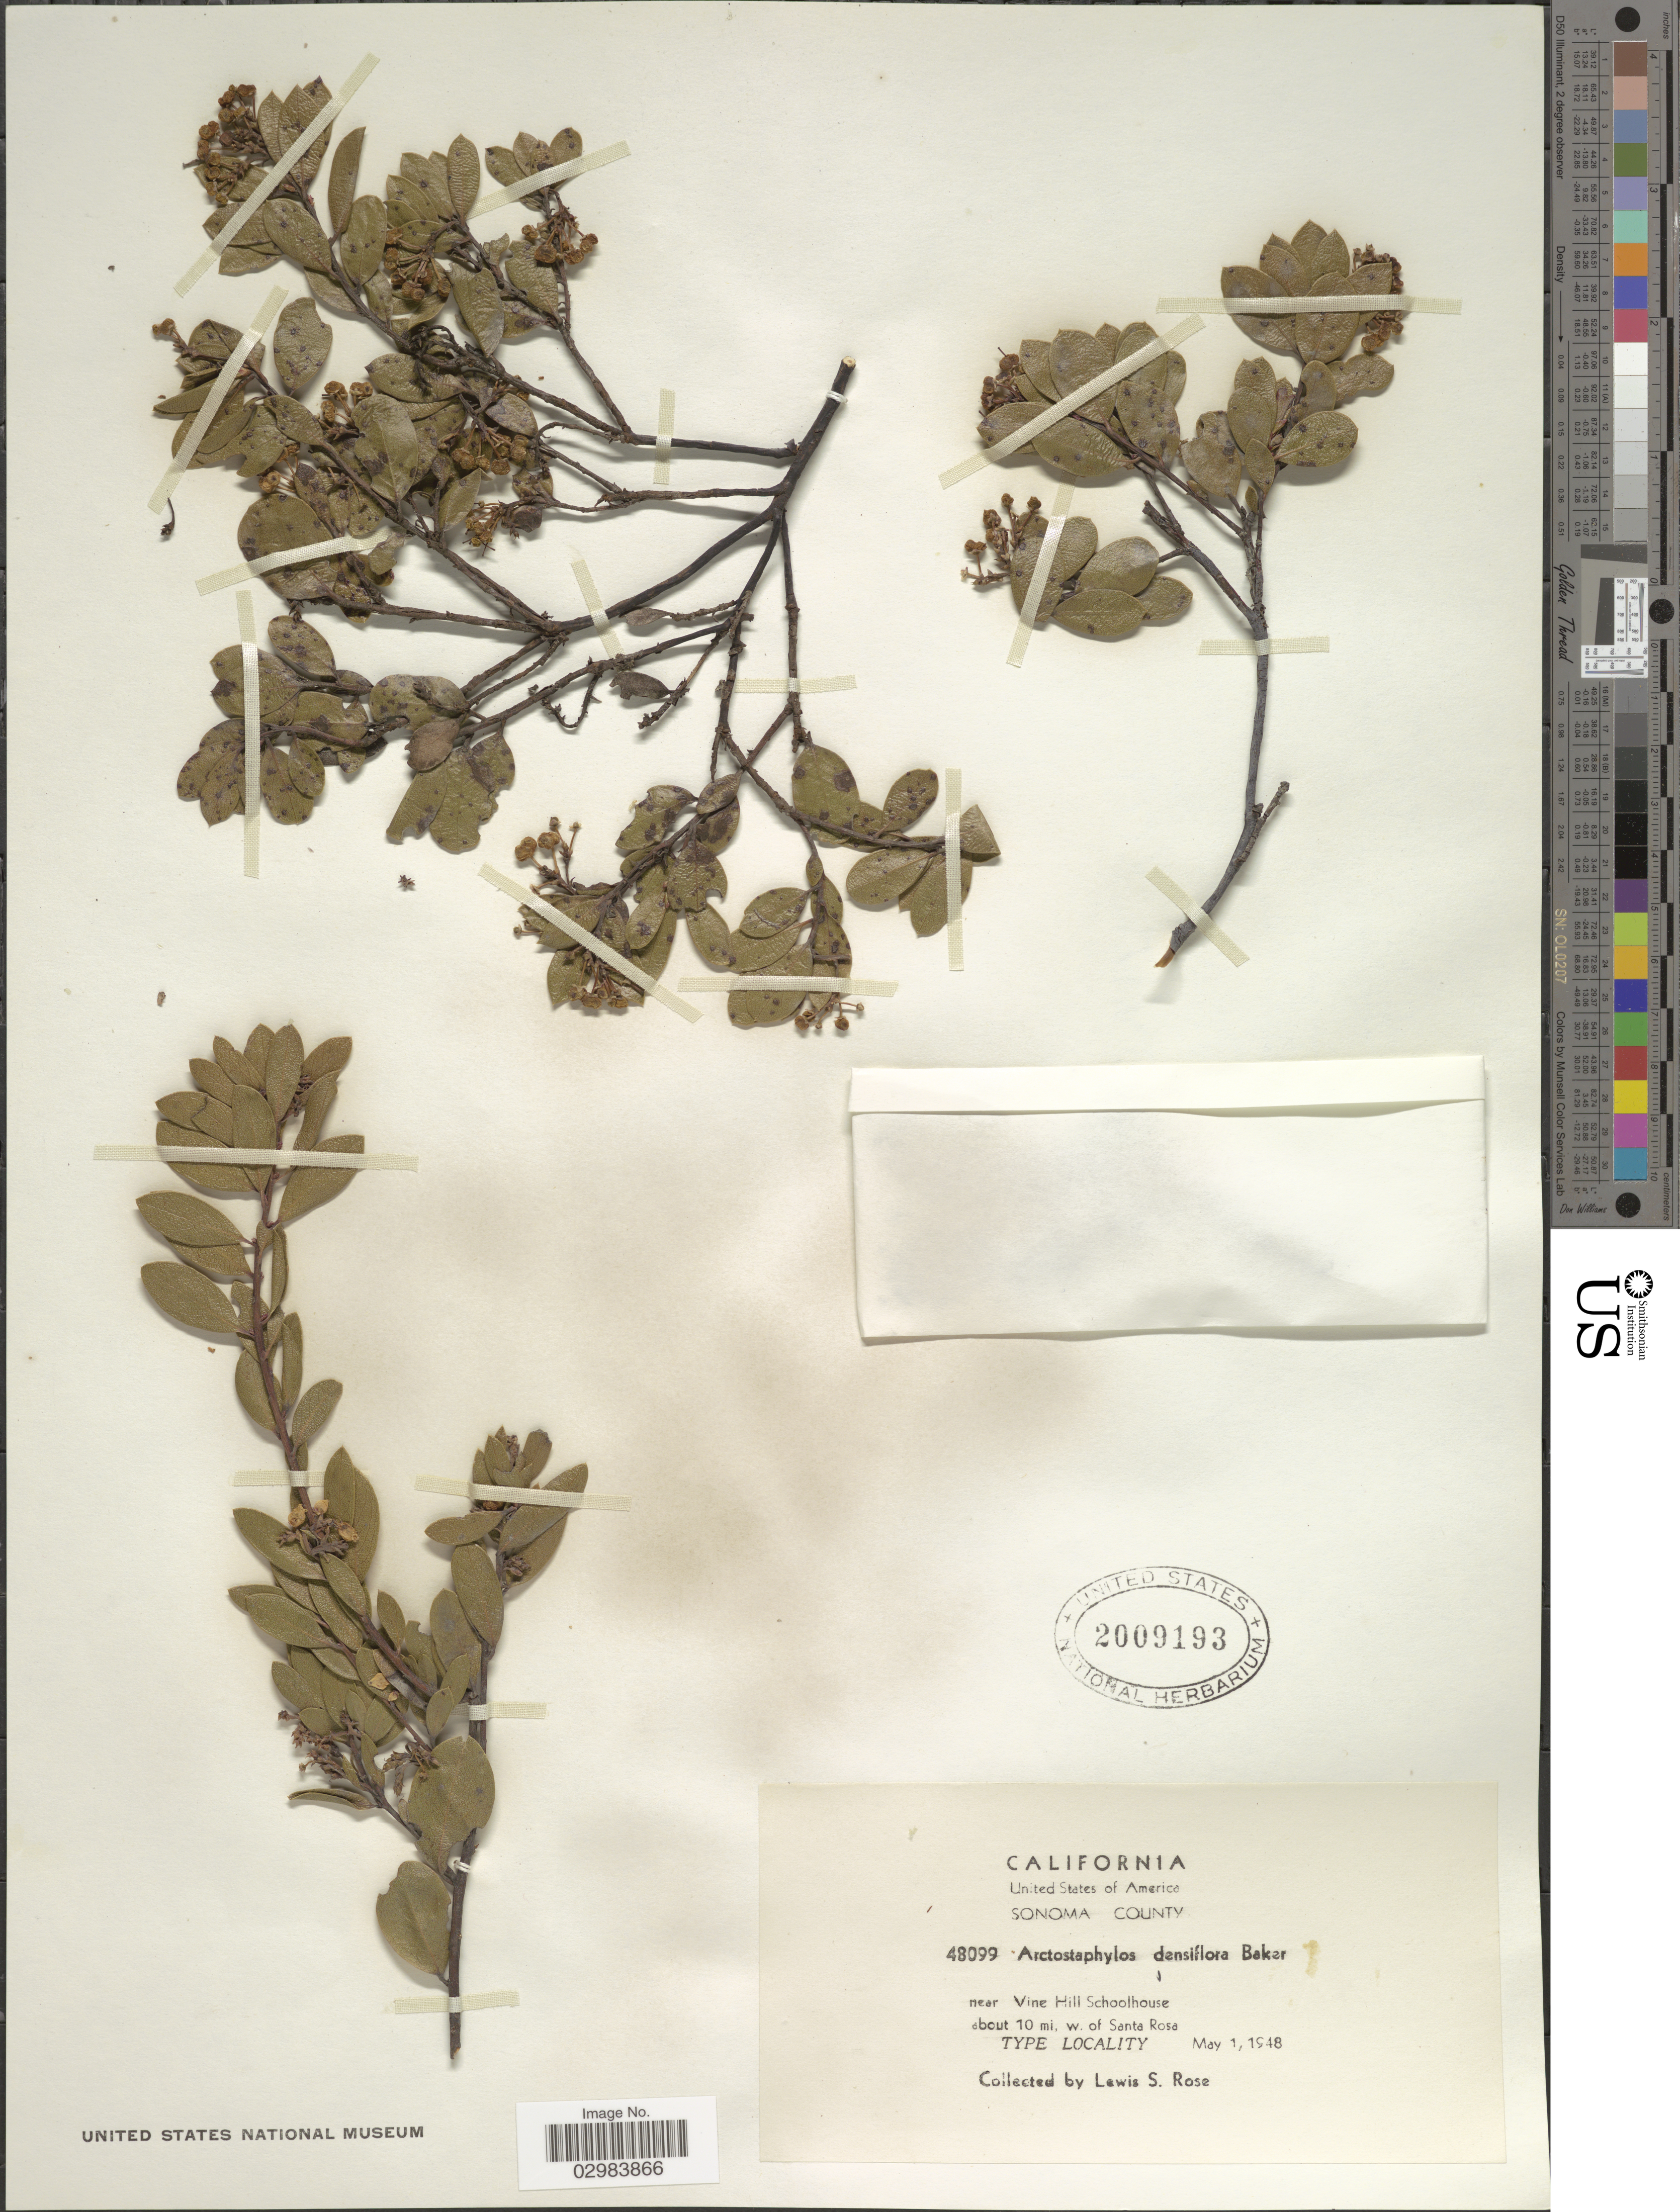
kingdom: Plantae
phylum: Tracheophyta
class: Magnoliopsida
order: Ericales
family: Ericaceae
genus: Arctostaphylos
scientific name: Arctostaphylos densiflora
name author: M.S. Baker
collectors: L. S. Rose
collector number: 48099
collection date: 1948-05-01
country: United States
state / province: California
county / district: Sonoma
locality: Sonoma County, near Vine Hill Schoolhouse, about 10 mi. w. of Santa Rosa.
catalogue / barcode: US 2009193